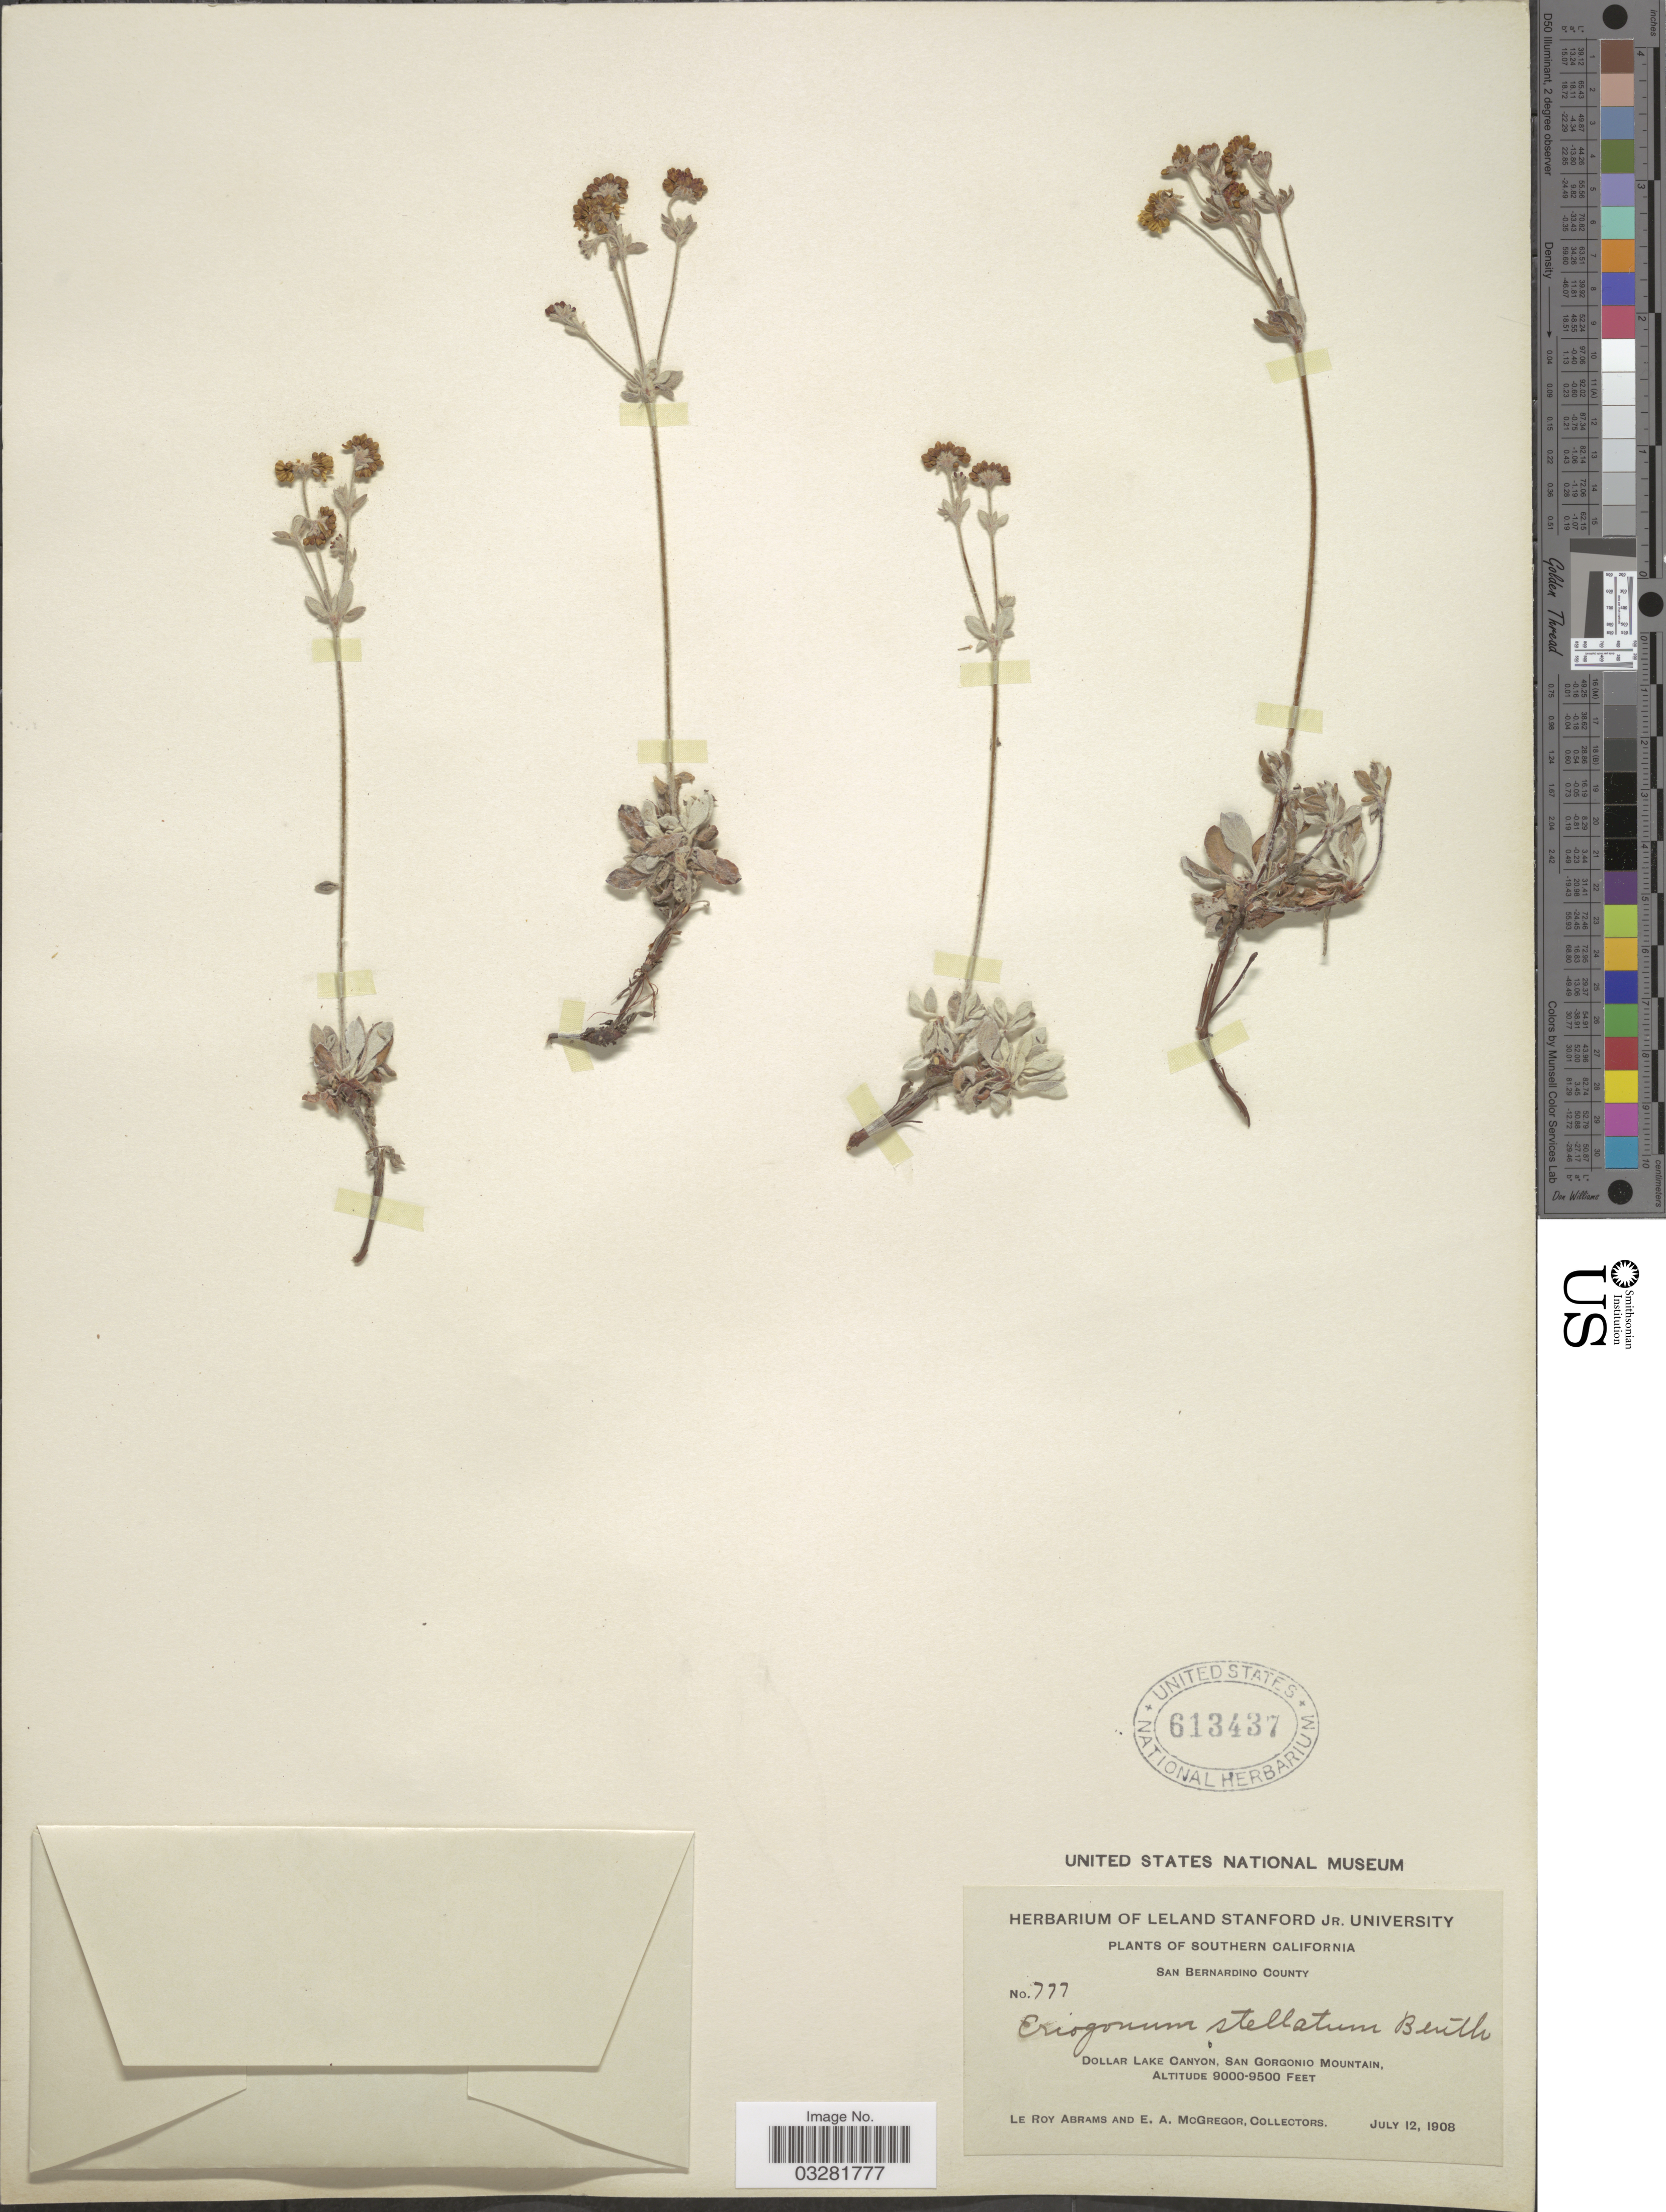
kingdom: Plantae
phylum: Tracheophyta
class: Magnoliopsida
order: Caryophyllales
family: Polygonaceae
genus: Eriogonum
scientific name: Eriogonum umbellatum var. stellatum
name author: (Benth.) M.E. Jones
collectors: L. Abrams & E. A. McGregor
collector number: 777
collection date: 1908-07-12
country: United States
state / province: California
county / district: San Bernardino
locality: Southern California. Dollar Lake Canyon, San Bernardino Mountain.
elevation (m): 2743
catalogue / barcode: US 613437